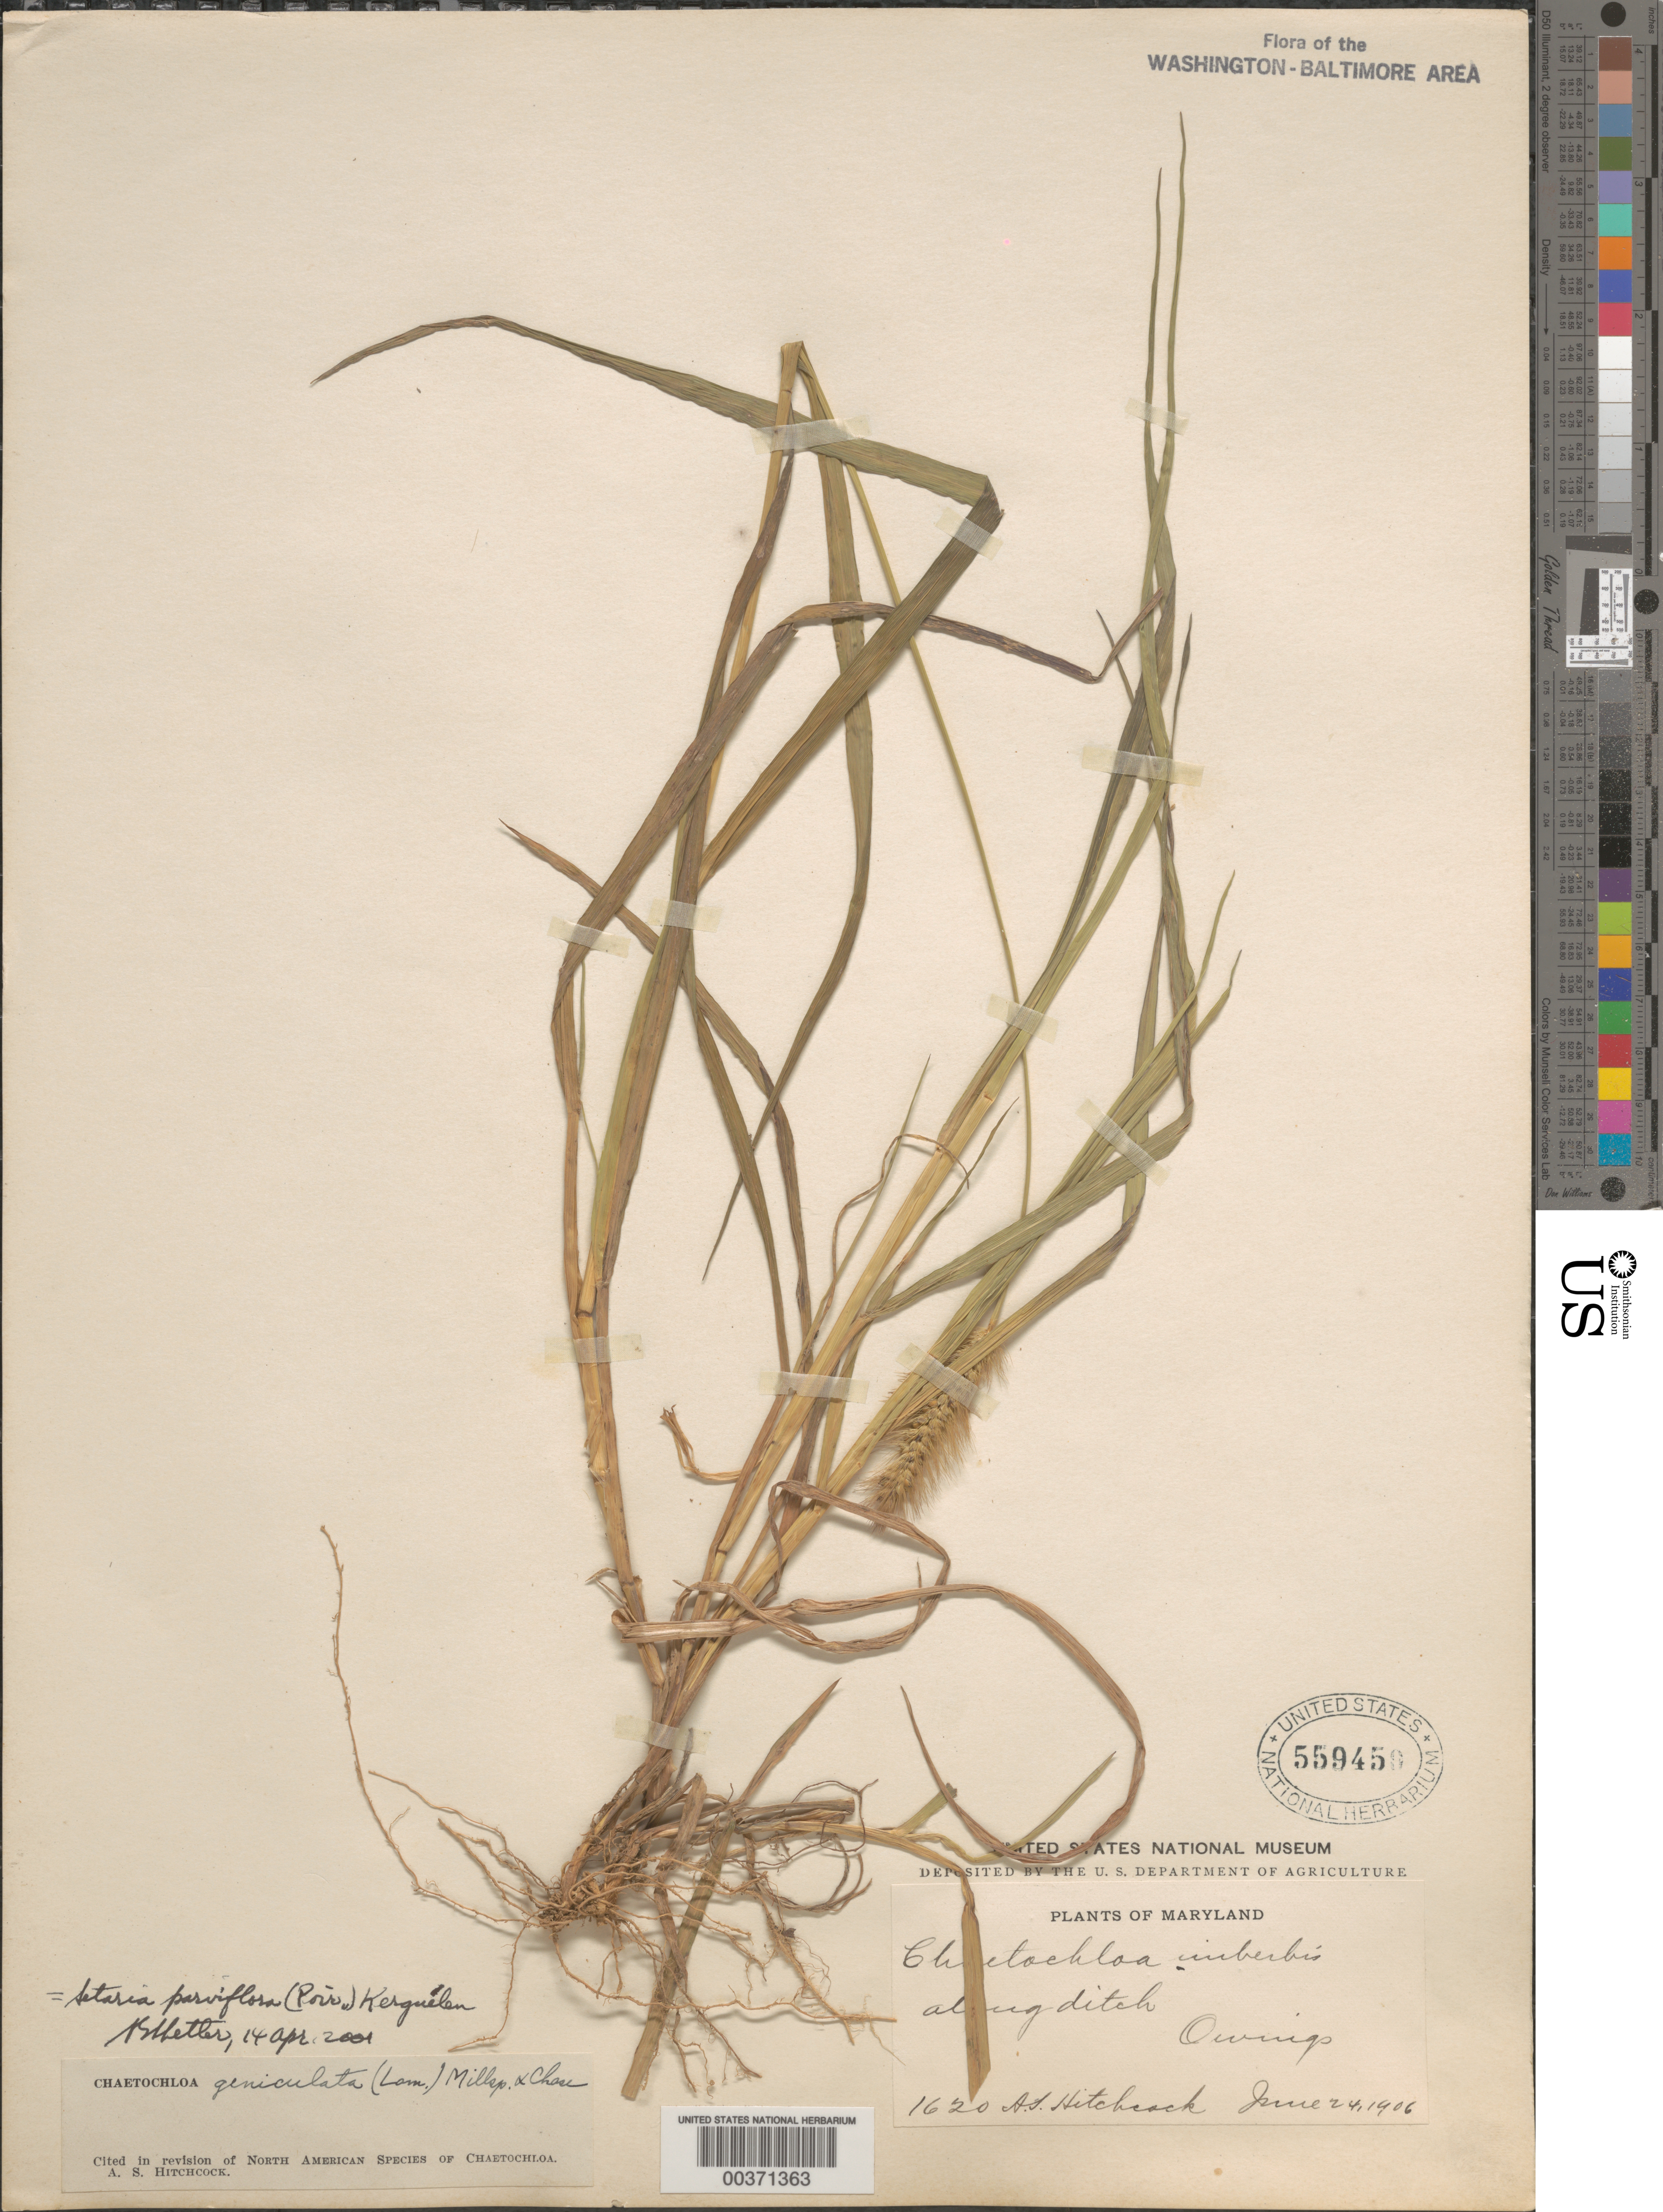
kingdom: Plantae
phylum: Tracheophyta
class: Liliopsida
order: Poales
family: Poaceae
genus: Setaria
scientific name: Setaria parviflora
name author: (Poir.) Kerguélen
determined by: Shetler, Stanwyn G., (US), NMNH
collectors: A. S. Hitchcock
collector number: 1620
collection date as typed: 24 Jun 1906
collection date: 1906-06-24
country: United States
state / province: Maryland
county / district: Anne Arundel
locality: Owensville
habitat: Along ditch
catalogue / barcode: US 559450